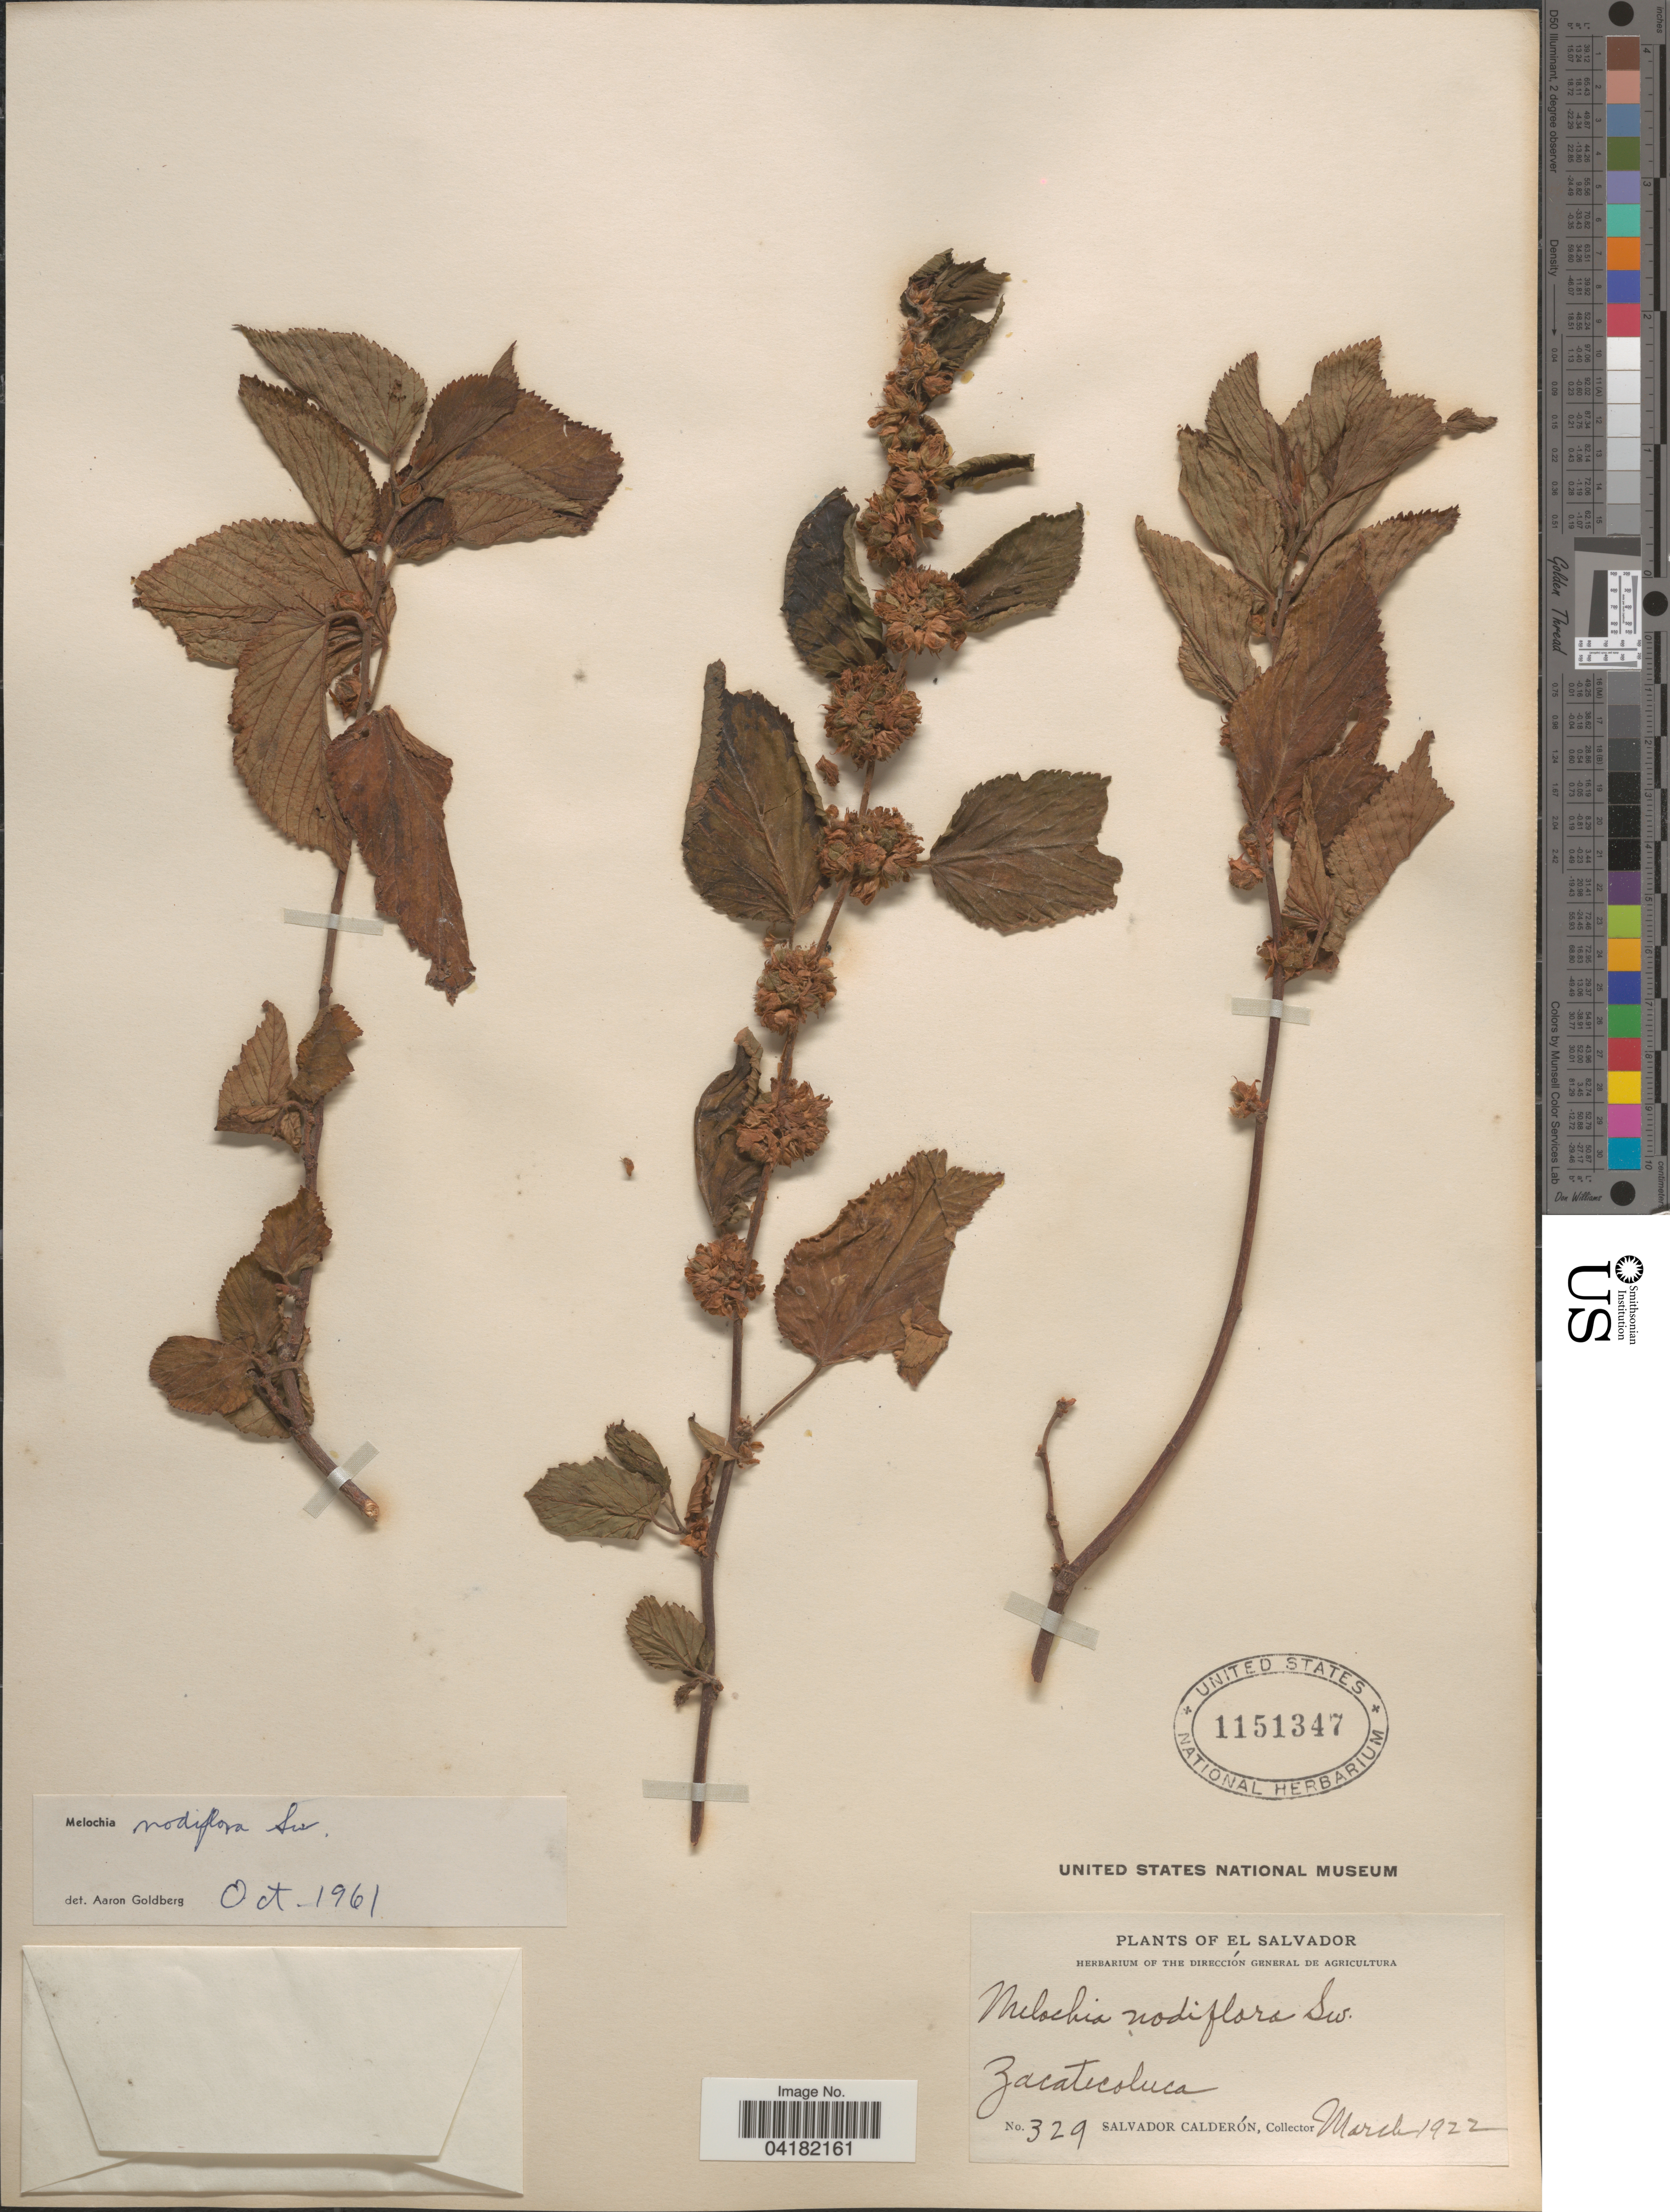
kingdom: Plantae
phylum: Tracheophyta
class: Magnoliopsida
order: Malvales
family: Malvaceae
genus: Melochia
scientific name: Melochia nodiflora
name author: Sw.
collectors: S. Calderón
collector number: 329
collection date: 1922-03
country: El Salvador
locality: Zacatecoluca.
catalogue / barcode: US 1151347